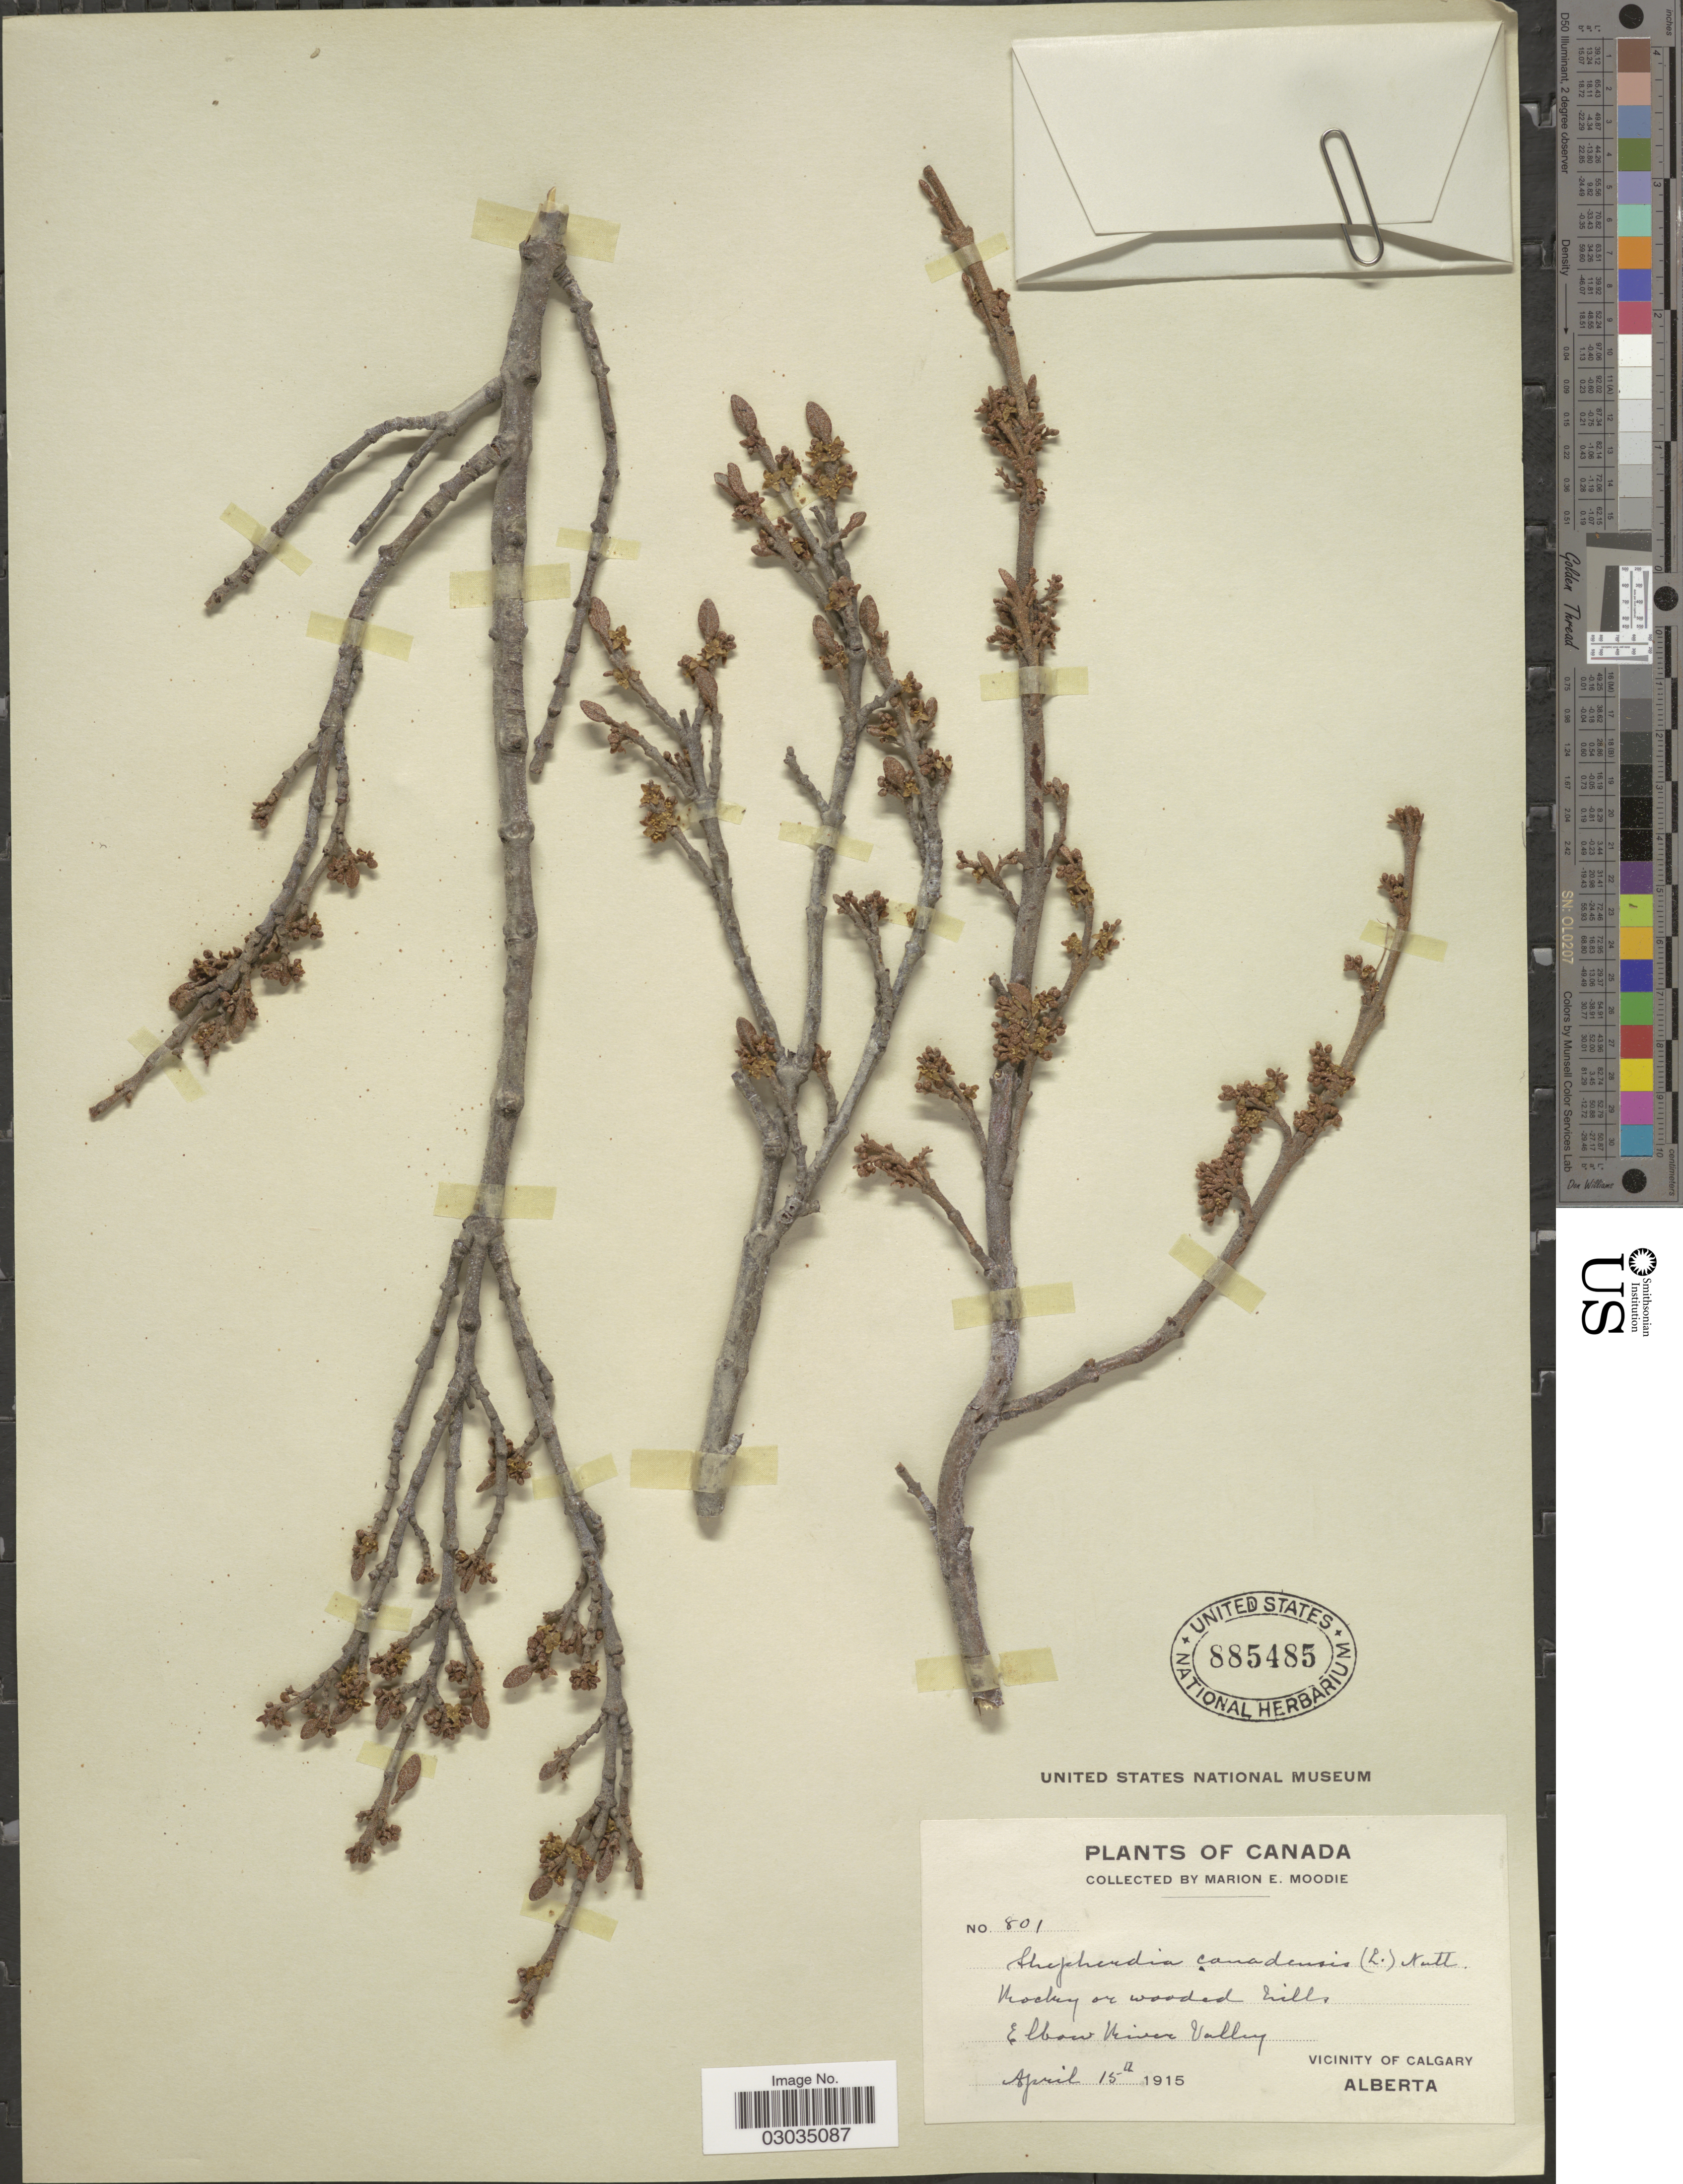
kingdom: Plantae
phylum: Tracheophyta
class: Magnoliopsida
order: Rosales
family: Elaeagnaceae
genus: Shepherdia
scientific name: Shepherdia canadensis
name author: (L.) Nutt.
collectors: M. E. Moodie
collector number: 801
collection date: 1915-04-15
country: Canada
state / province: Alberta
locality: Rocky or wooded hills, Elbow River Valley, Vicinity of Calgary, Alberta.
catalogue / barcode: US 885485